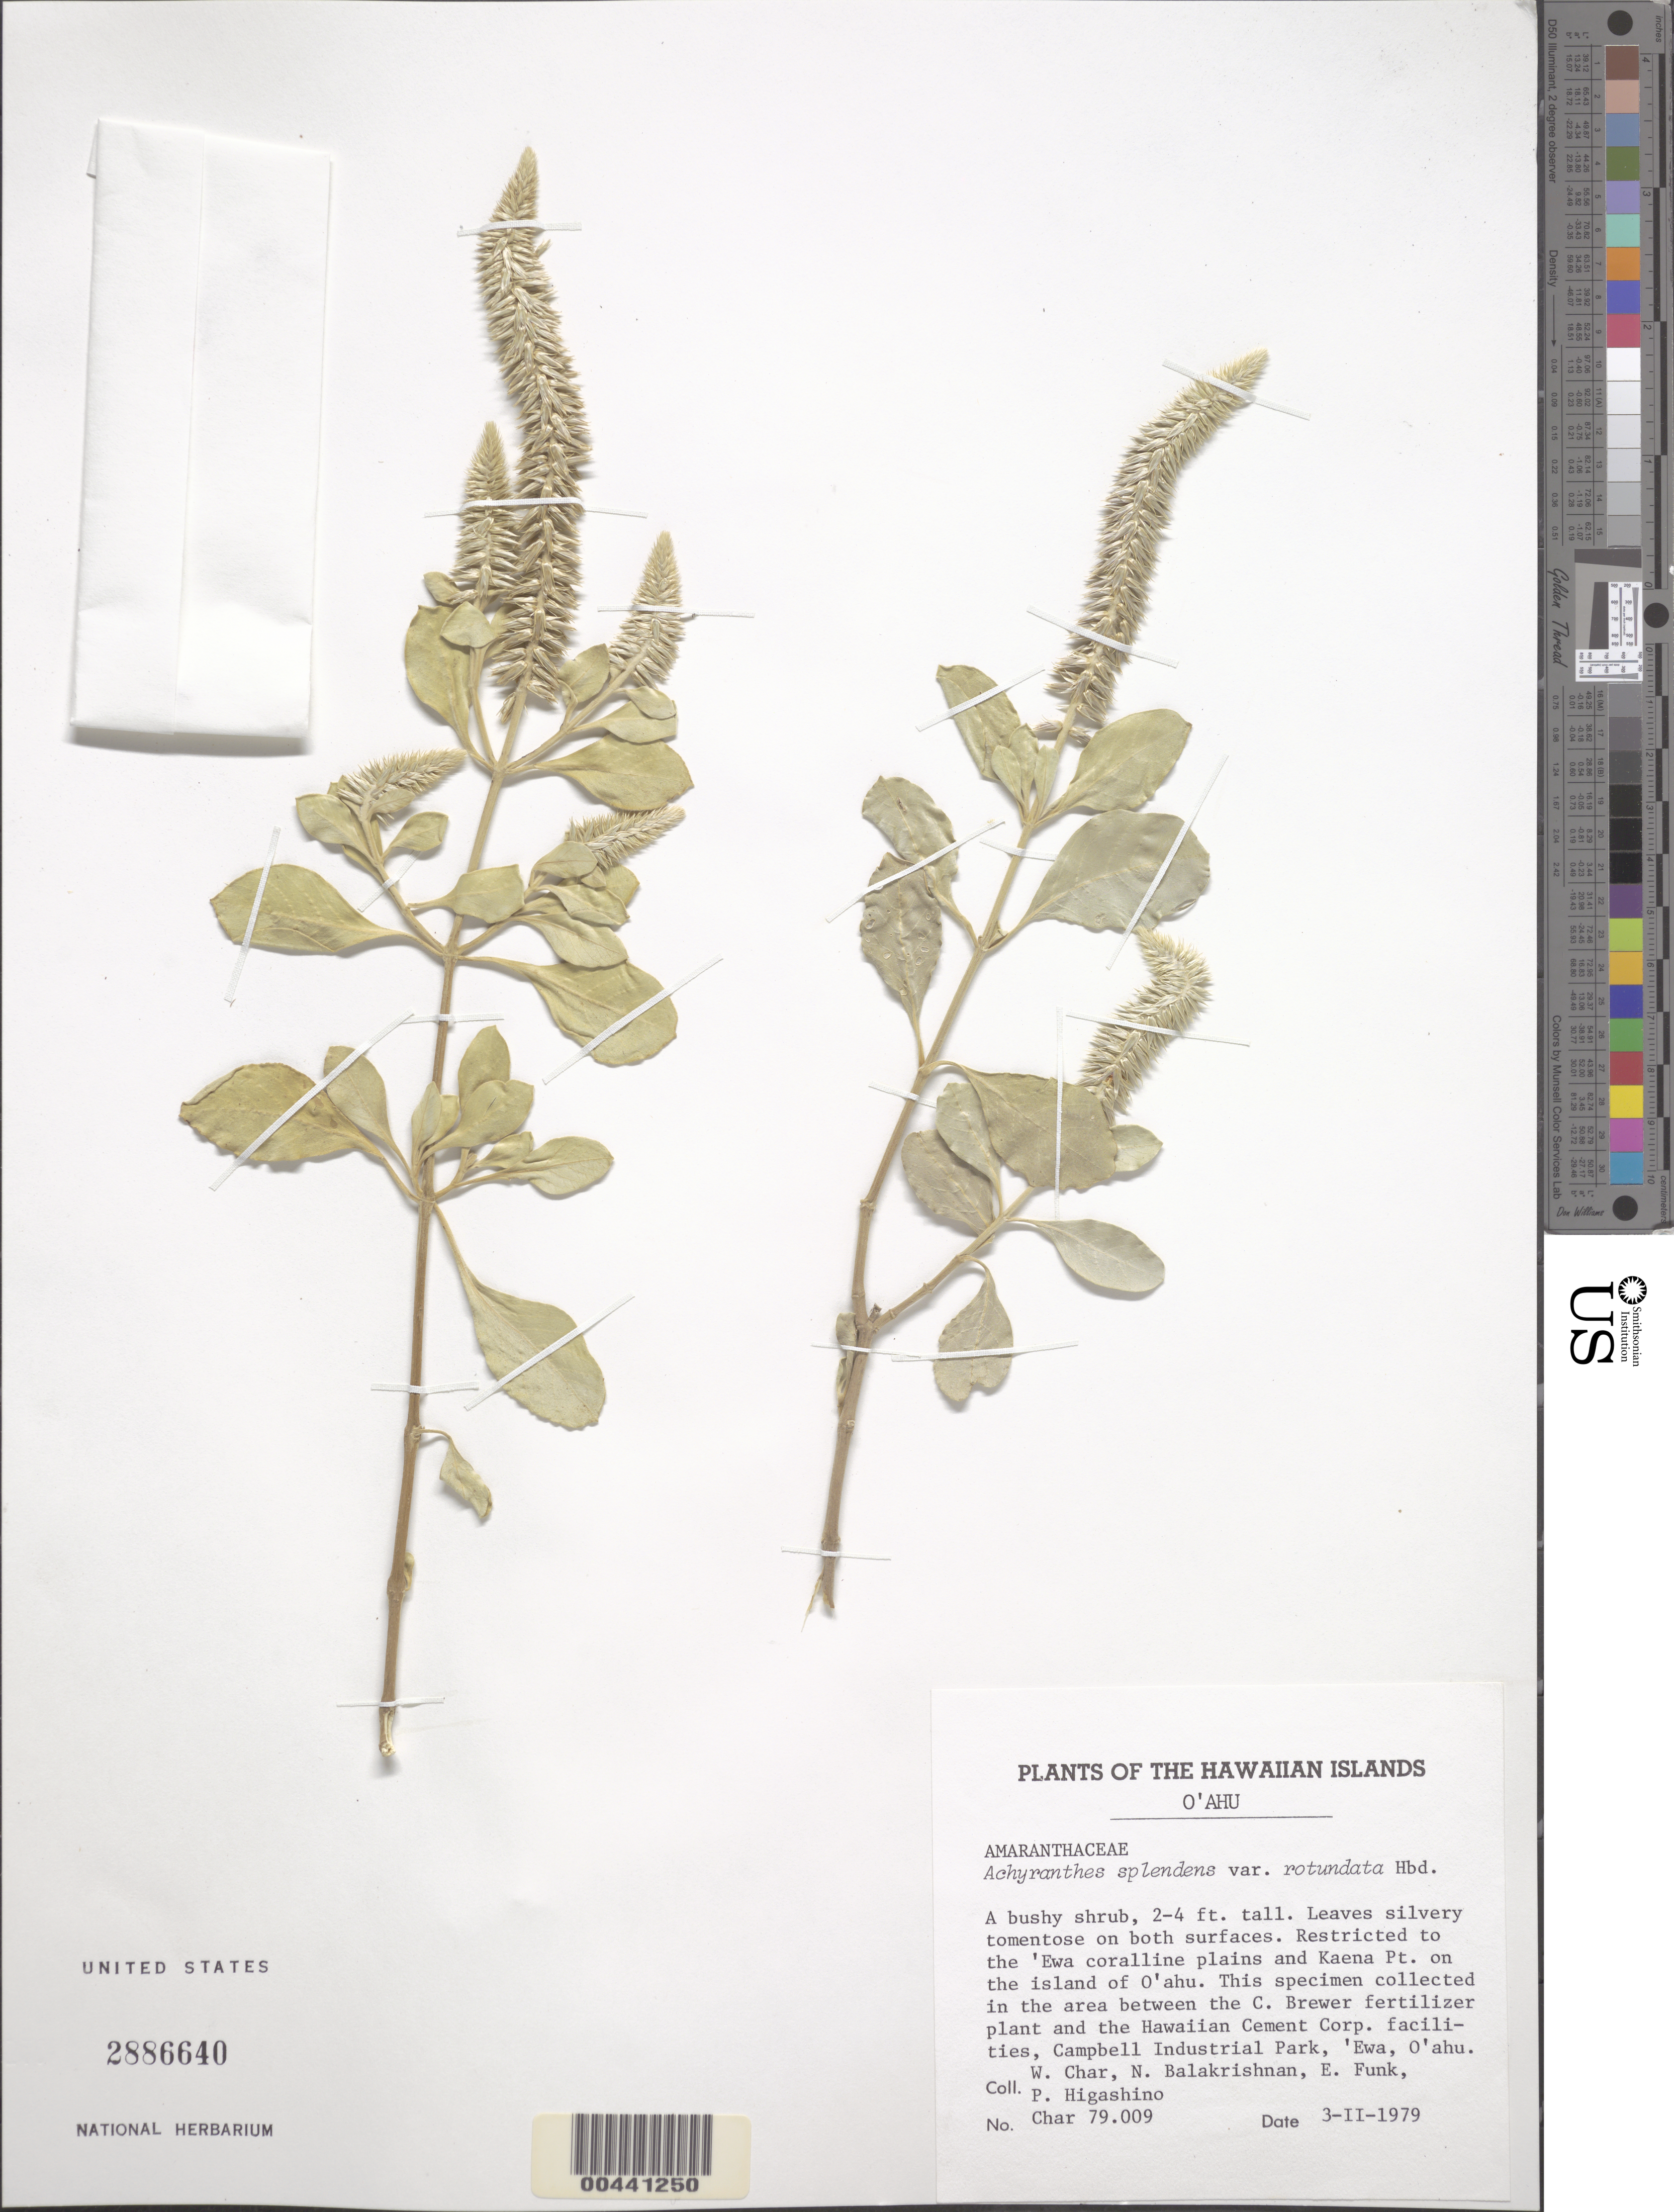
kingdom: Plantae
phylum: Tracheophyta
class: Magnoliopsida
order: Caryophyllales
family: Amaranthaceae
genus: Achyranthes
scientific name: Achyranthes splendens var. rotundata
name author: Hillebr.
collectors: W. Char, N. Balakrishnan, E. Funk & P. Higashino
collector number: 79.009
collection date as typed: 3 Feb 1979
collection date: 1979-02-03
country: United States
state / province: Hawaii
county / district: Honolulu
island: Oahu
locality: Between C. Brewer fertilizer plant and the Hawaiian Cement Corp.facilities, Campbell Industrial Park, Ewa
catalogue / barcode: US 2886640